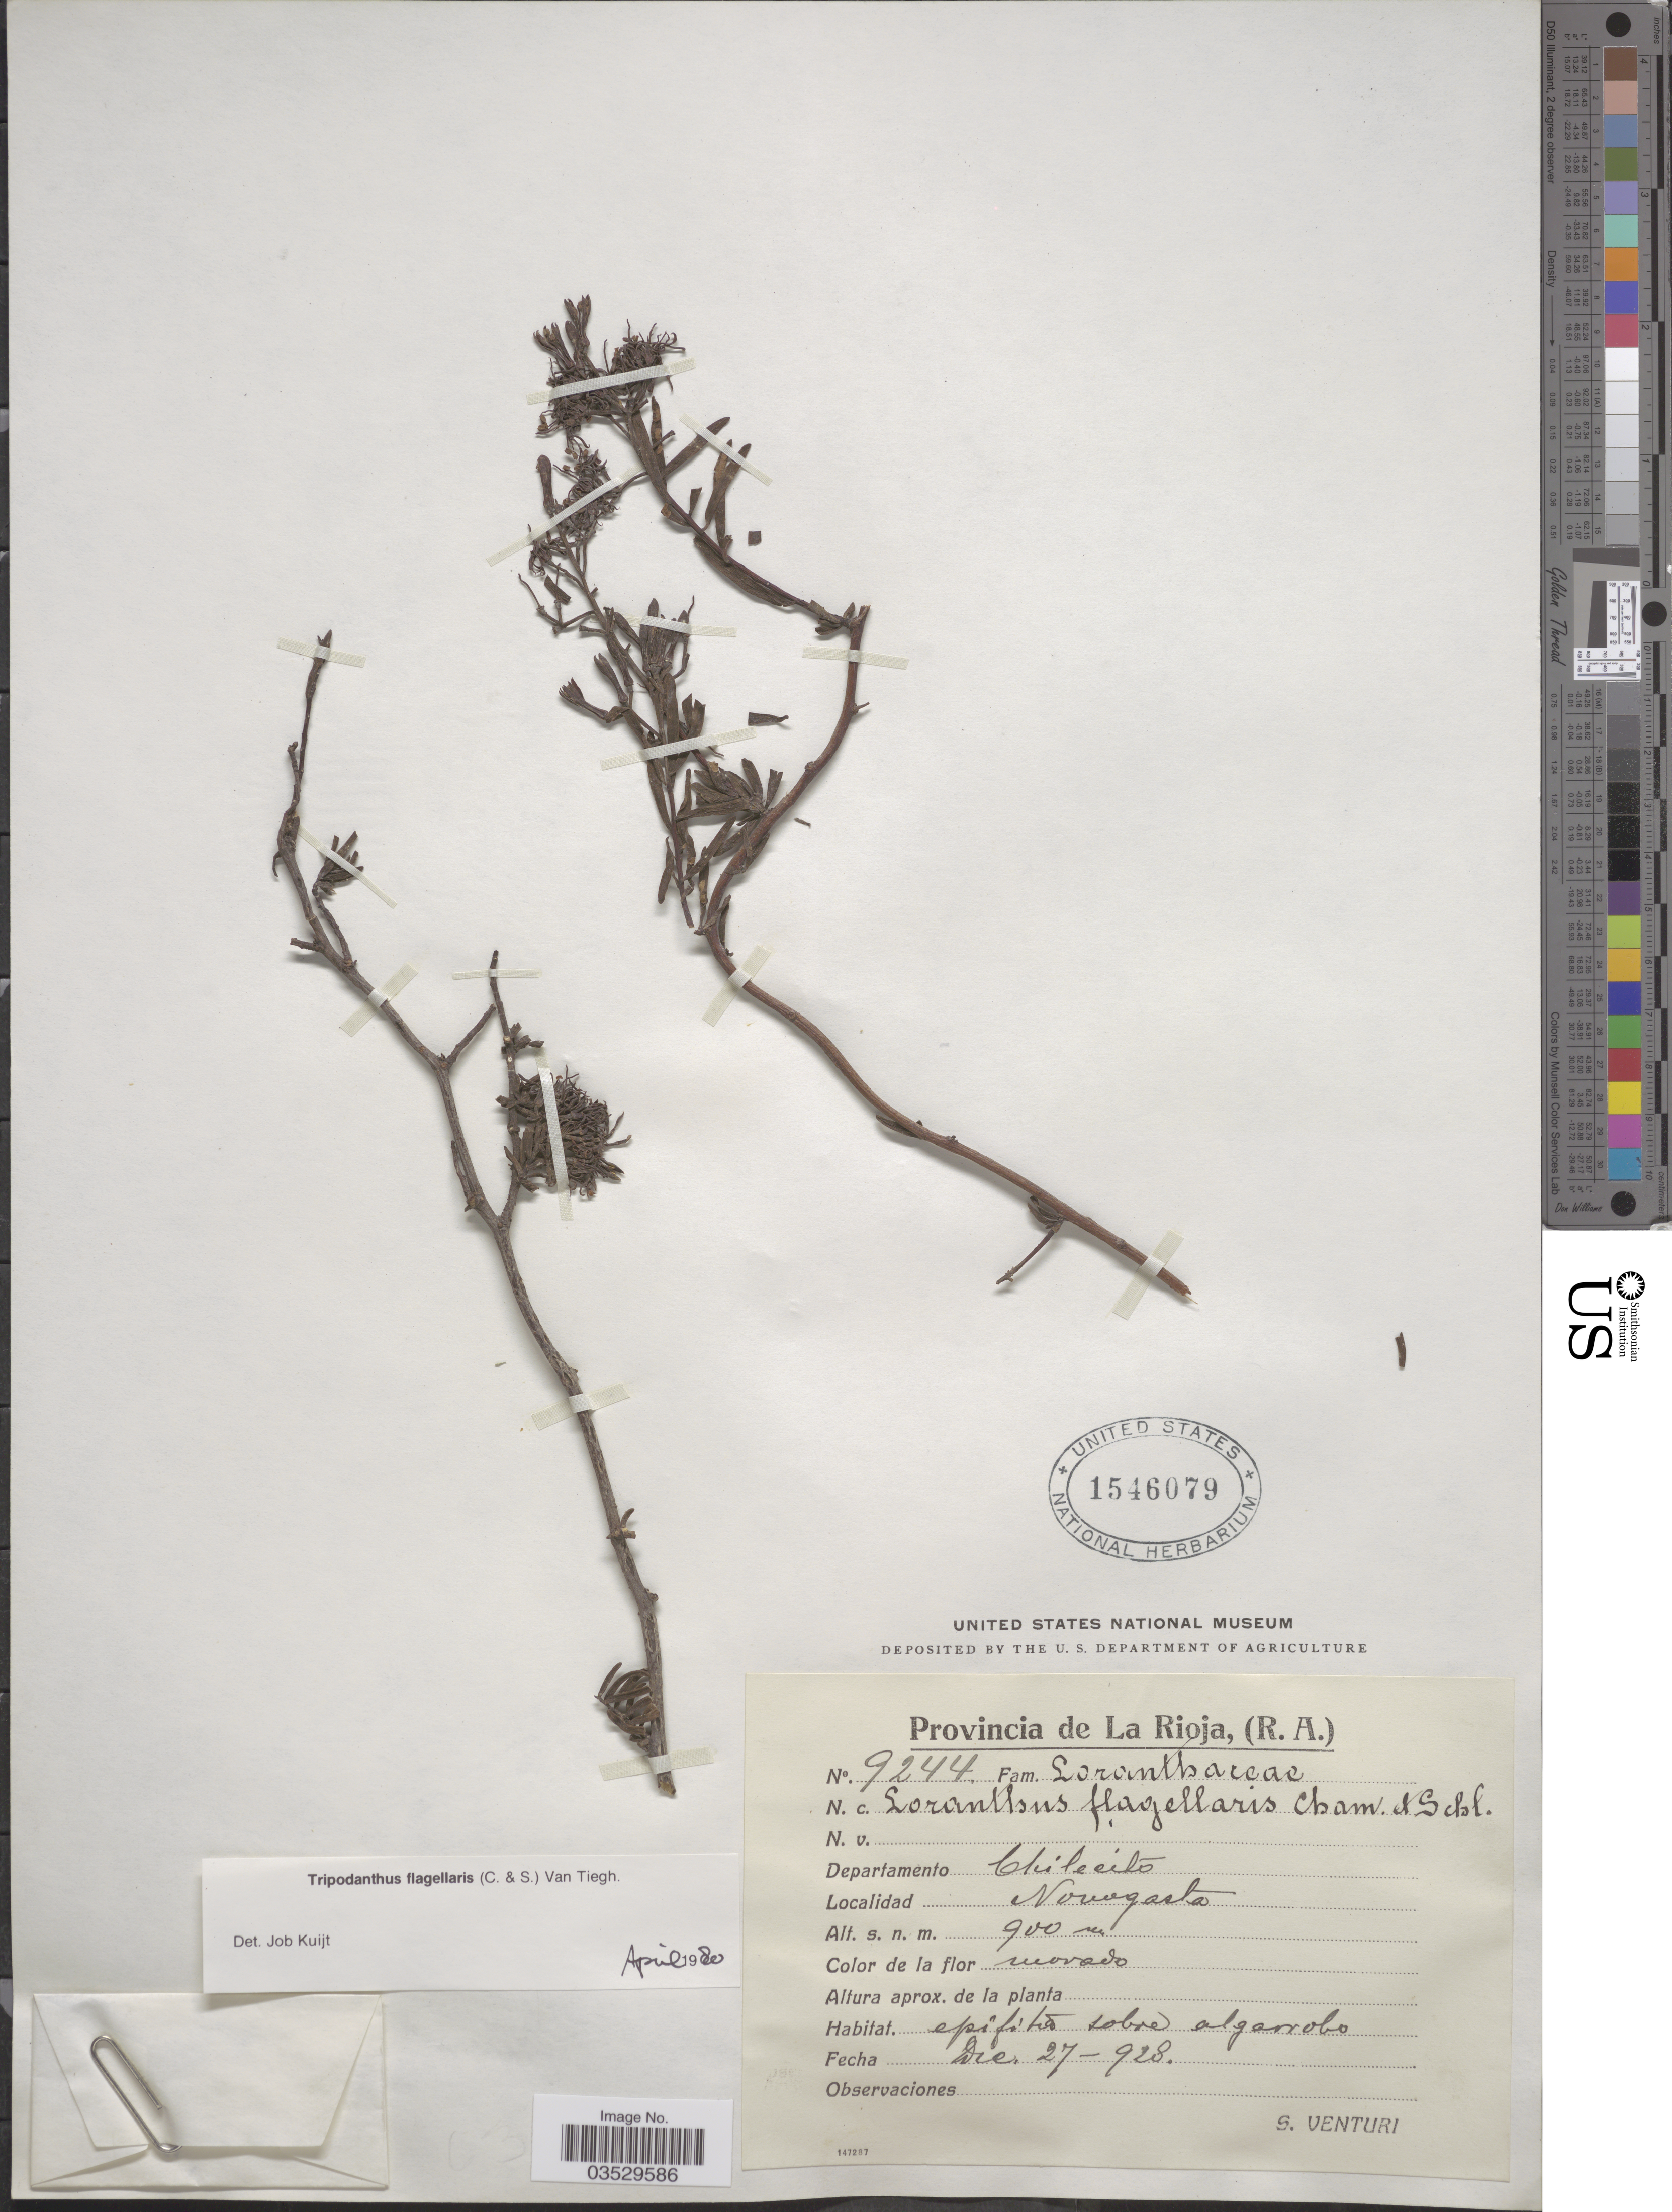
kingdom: Plantae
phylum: Tracheophyta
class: Magnoliopsida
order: Santalales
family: Loranthaceae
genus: Tripodanthus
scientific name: Tripodanthus flagellaris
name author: (Cham. & Schltdl.) Tiegh.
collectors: S. Venturi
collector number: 9244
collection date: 1928-12-27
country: Argentina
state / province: La Rioja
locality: Departamento Chilecito. Novogasta.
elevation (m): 900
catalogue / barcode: US 1546079